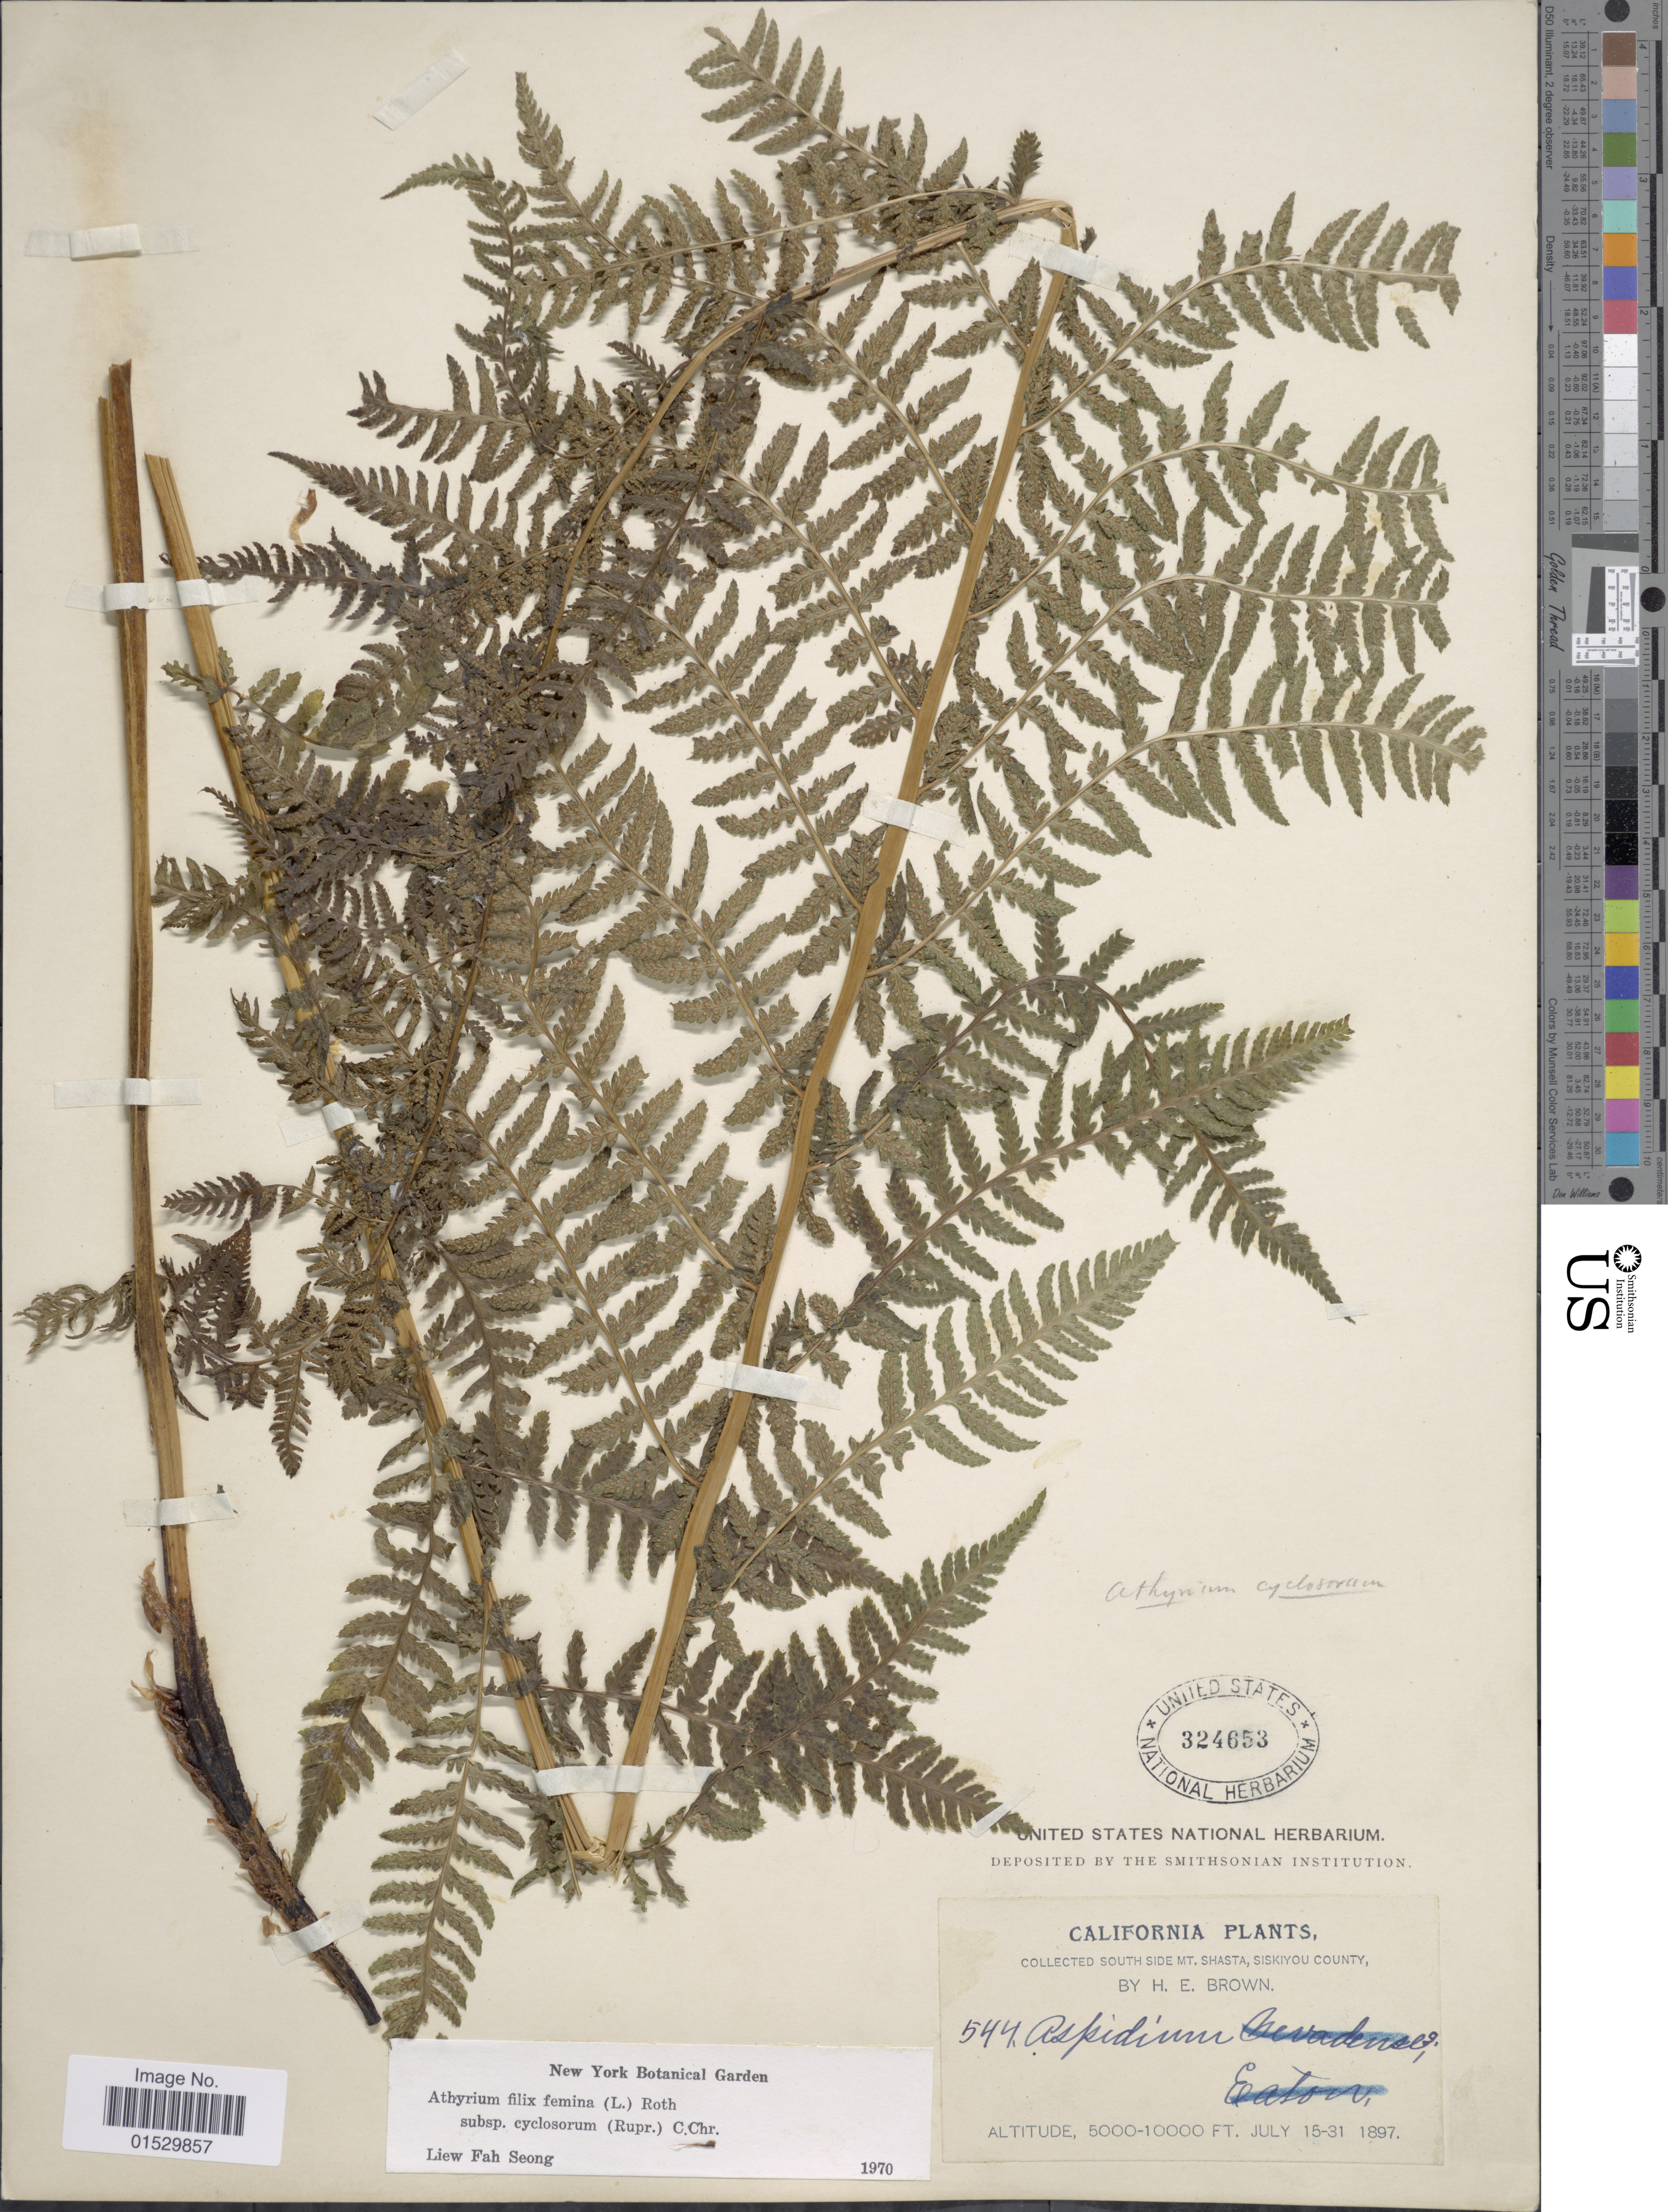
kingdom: Plantae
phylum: Tracheophyta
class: Polypodiopsida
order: Polypodiales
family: Athyriaceae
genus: Athyrium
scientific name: Athyrium filix-femina subsp. cyclosorum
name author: (Rupr.) C. Chr.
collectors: H. E. Brown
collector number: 544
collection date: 1897-07-15/1897-07-31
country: United States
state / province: California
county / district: Siskiyou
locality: South side Mt. Shasta, Siskiyou County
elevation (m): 1524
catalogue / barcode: US 324653